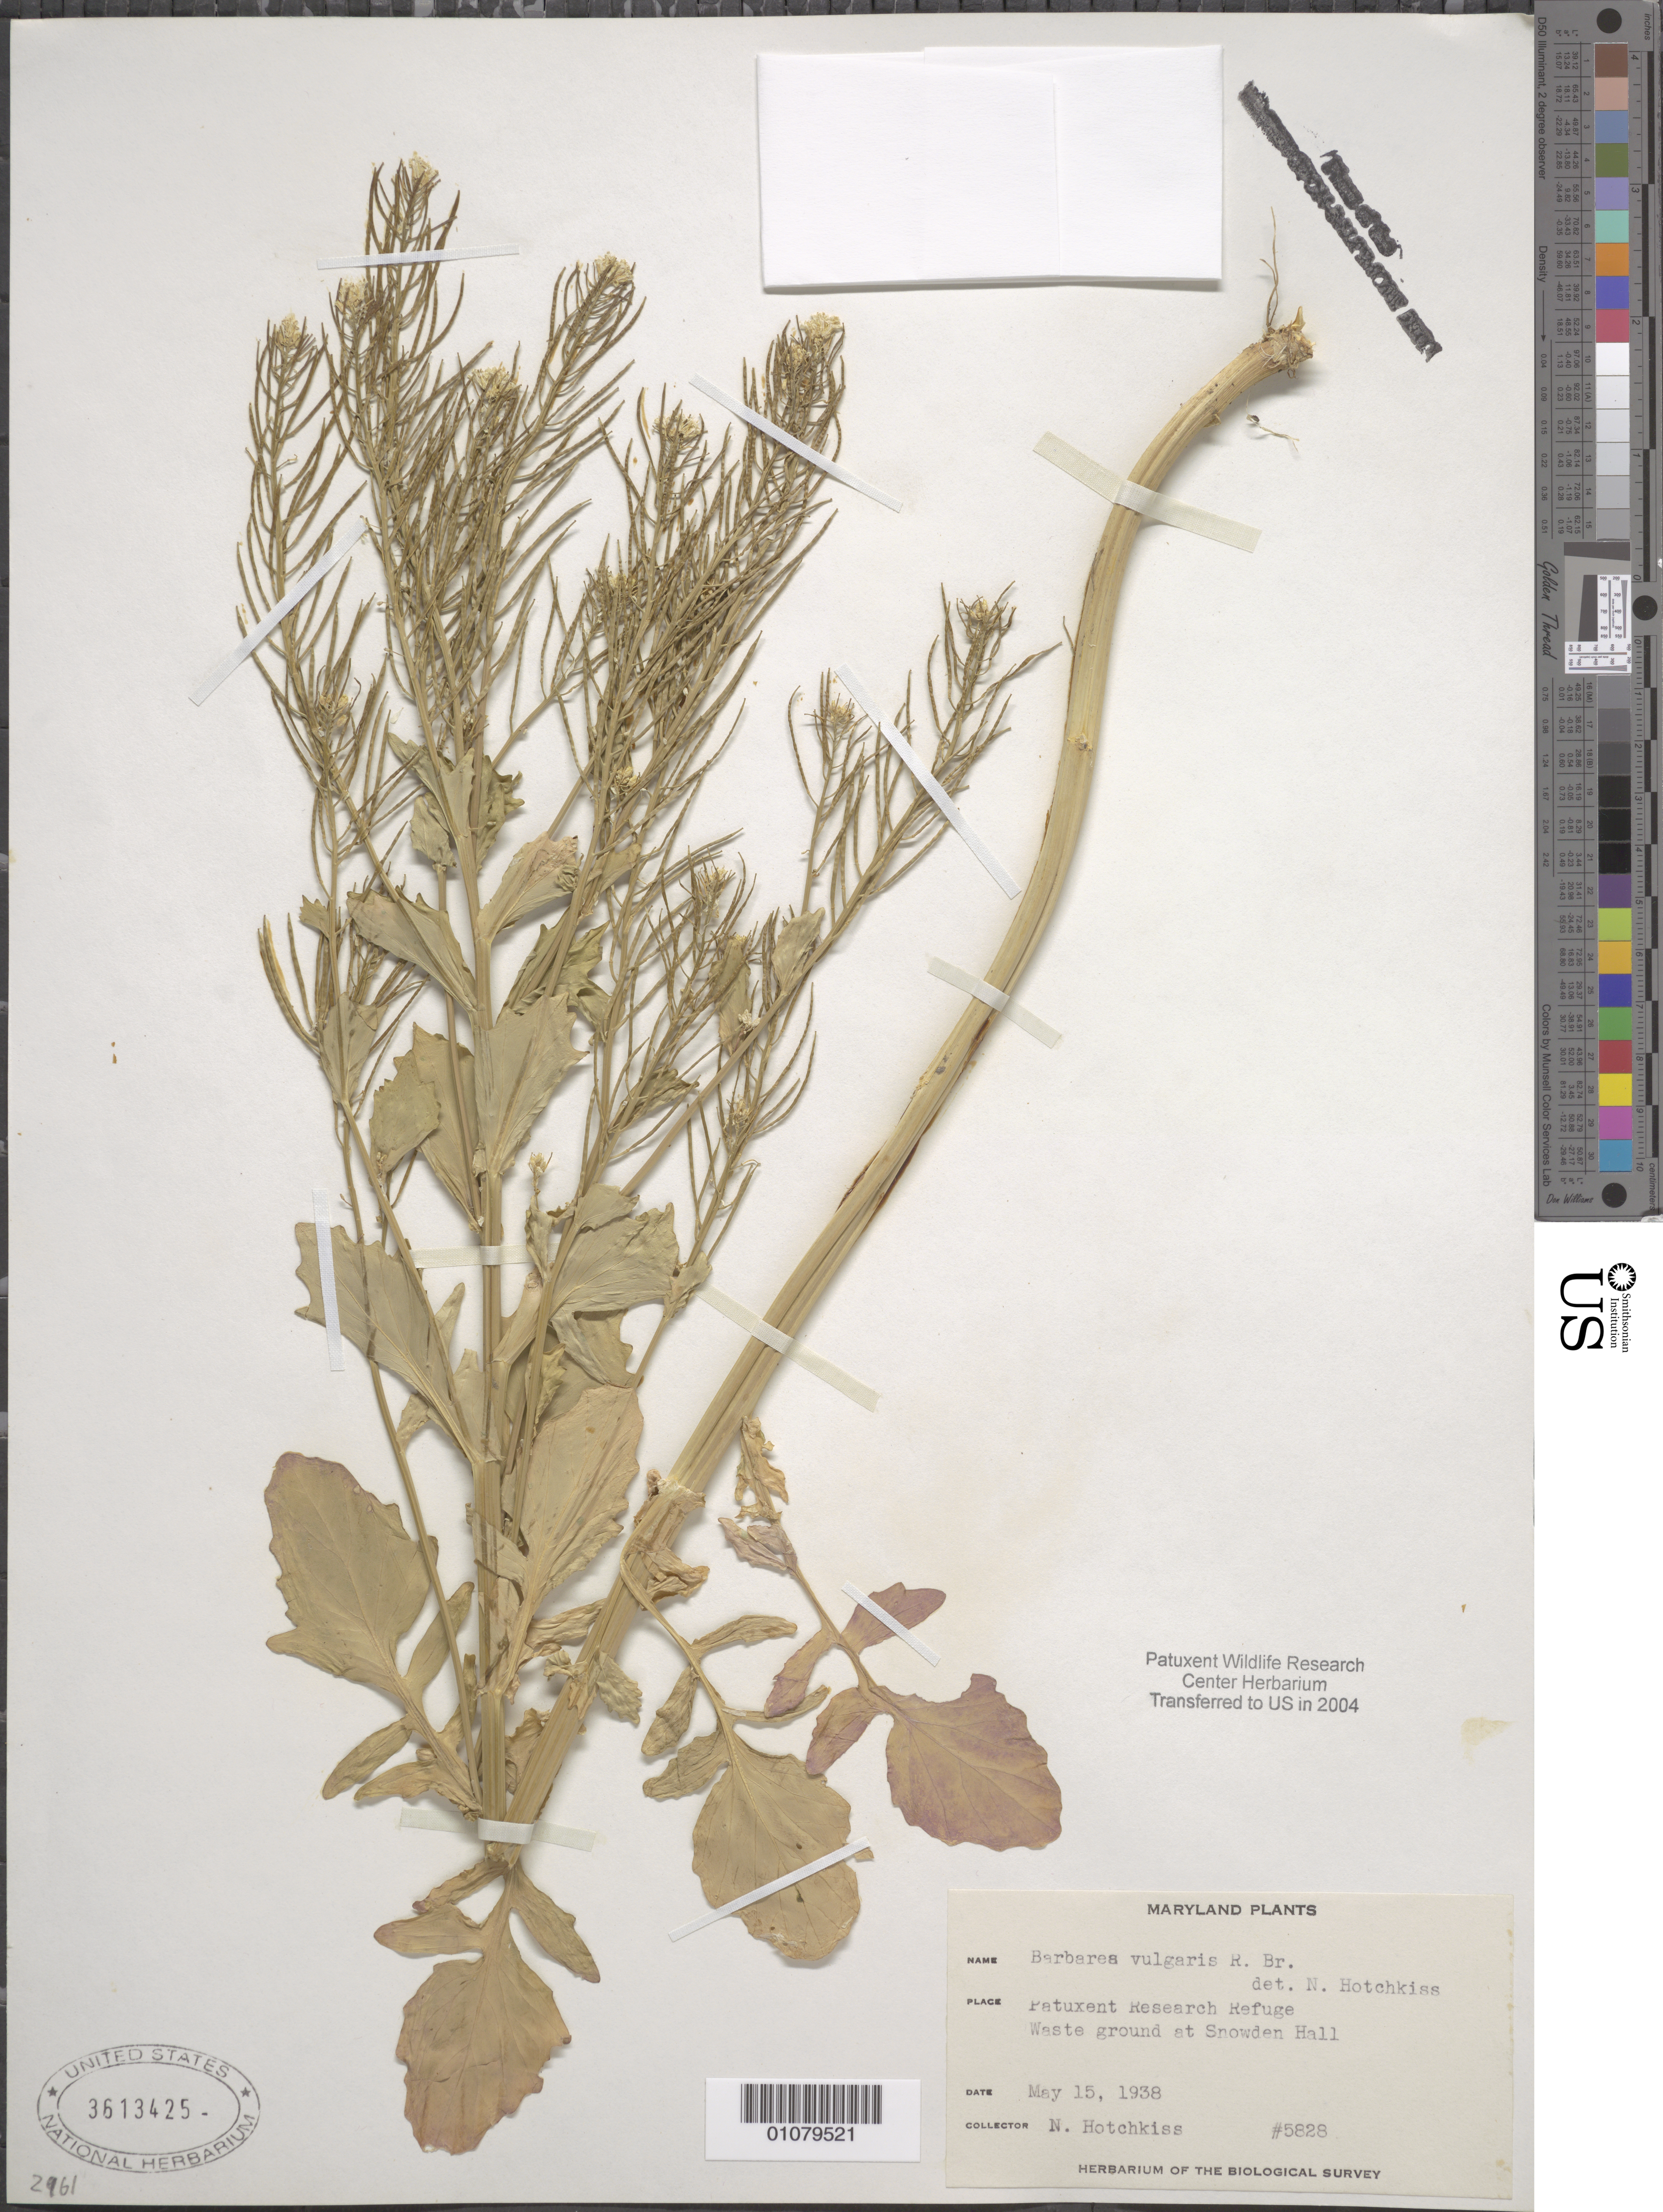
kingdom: Plantae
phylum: Tracheophyta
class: Magnoliopsida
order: Brassicales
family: Brassicaceae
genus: Barbarea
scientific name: Barbarea vulgaris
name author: W.T. Aiton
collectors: N. Hotchkiss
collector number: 5828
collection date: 1938-05-15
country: United States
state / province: Maryland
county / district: Prince George's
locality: Patuxent Wildlife Refuge. At Snowden Hall.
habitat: Waste ground.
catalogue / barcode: US 3613425